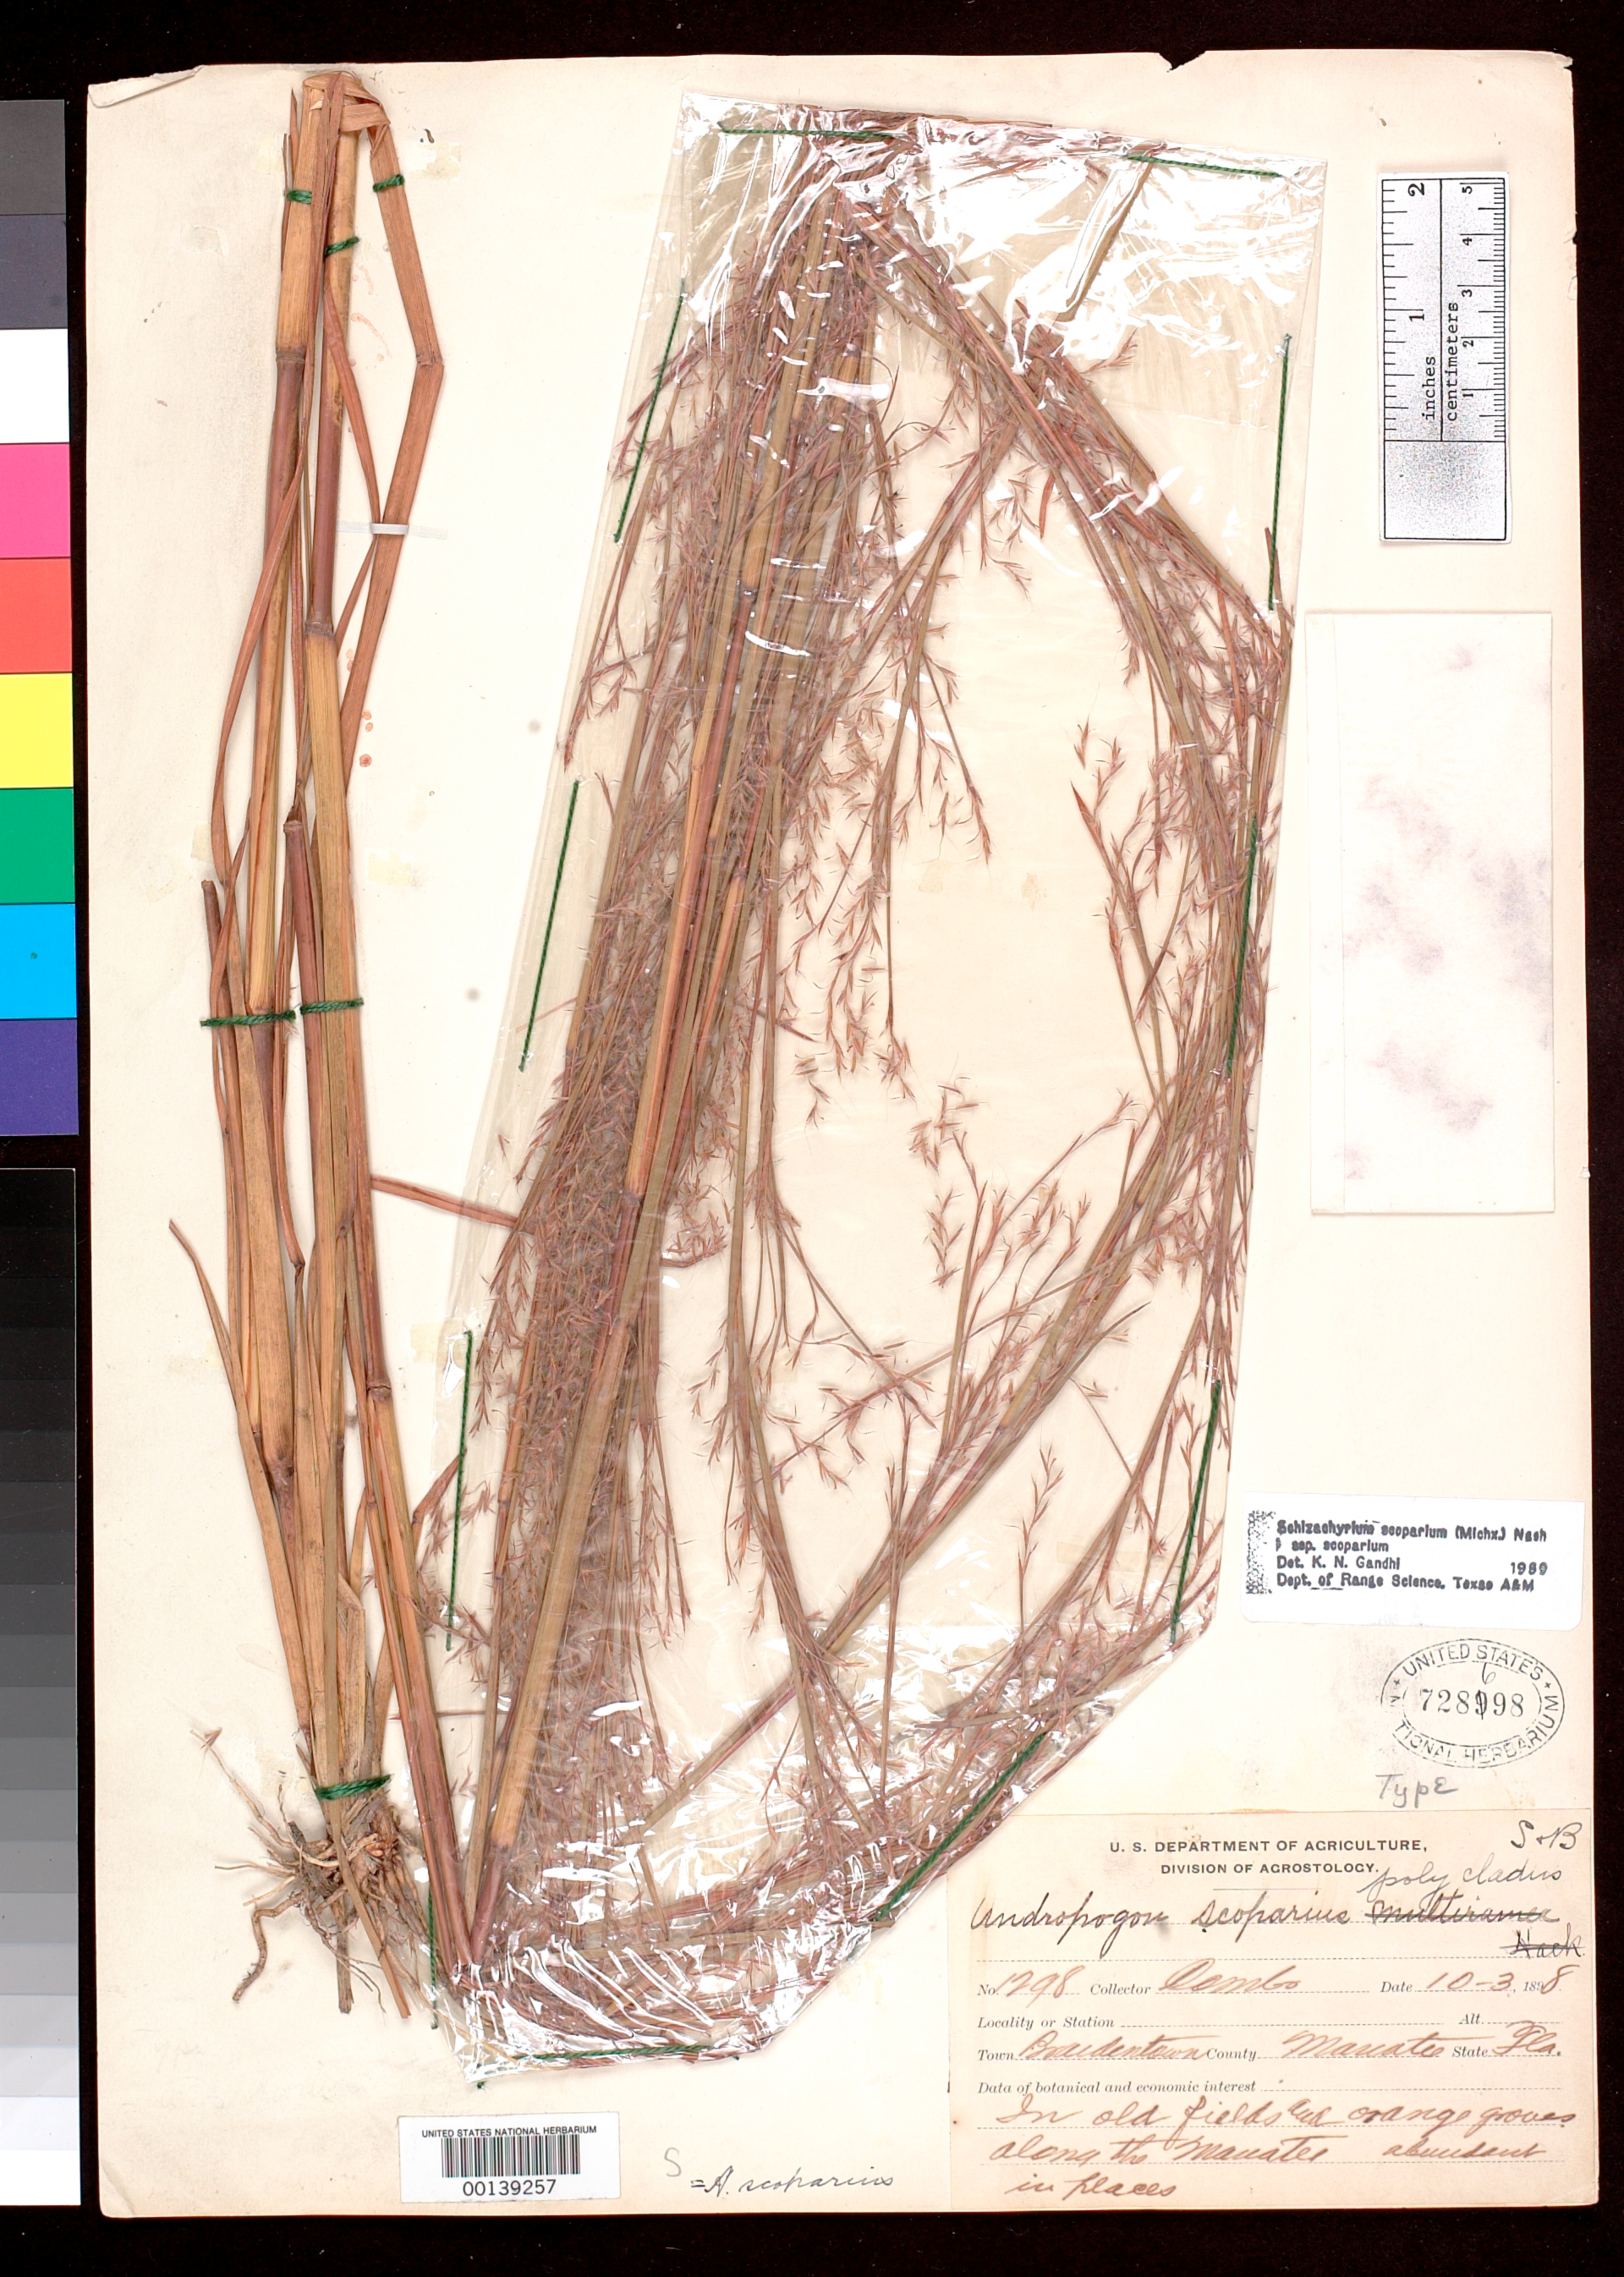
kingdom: Plantae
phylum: Tracheophyta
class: Liliopsida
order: Poales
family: Poaceae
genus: Andropogon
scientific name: Andropogon scoparius var. polycladus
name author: Scribn. & C.R. Ball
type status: Holotype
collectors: R. Combs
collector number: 1298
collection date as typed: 03 Oct 1898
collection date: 1898-10-03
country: United States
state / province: Florida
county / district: Manatee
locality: Braidentown.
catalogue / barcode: US 728698